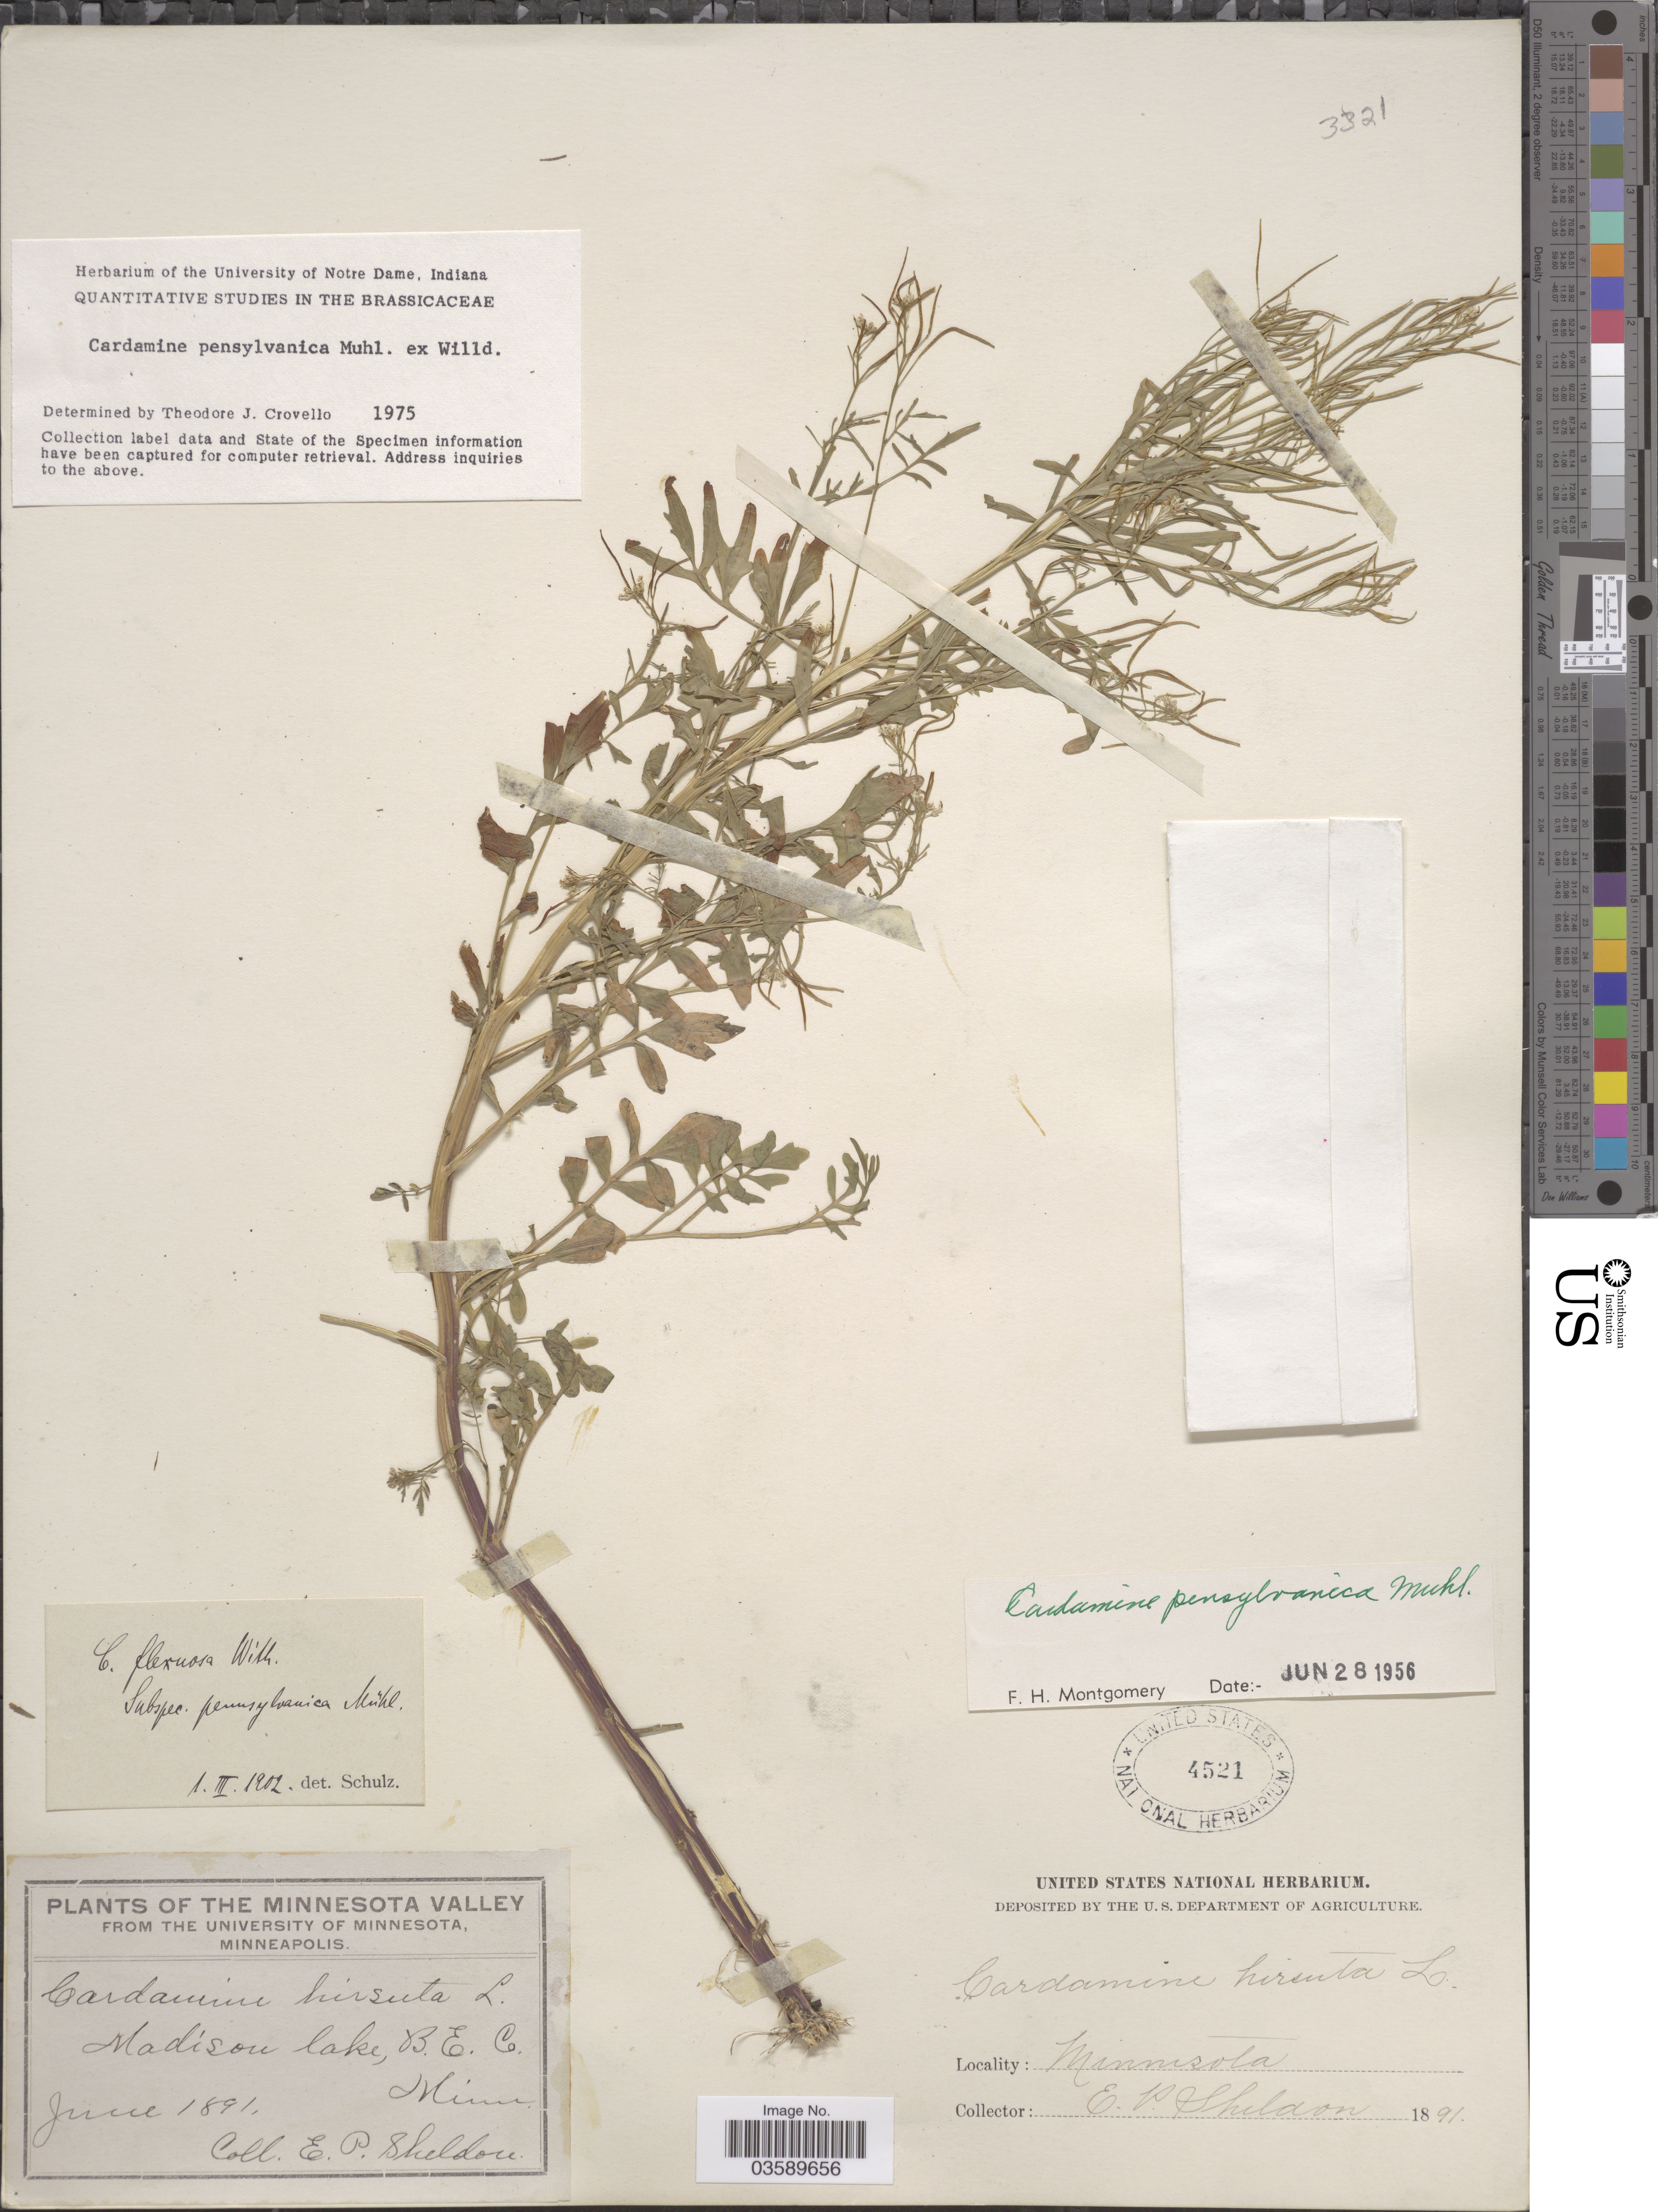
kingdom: Plantae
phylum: Tracheophyta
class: Magnoliopsida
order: Brassicales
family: Brassicaceae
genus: Cardamine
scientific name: Cardamine pensylvanica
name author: Muhl. ex Willd.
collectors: E. P. Sheldon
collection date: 1891-06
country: United States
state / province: Minnesota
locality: The Minnesota Valley. Madison lake, B.E. Co.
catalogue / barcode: US 4521